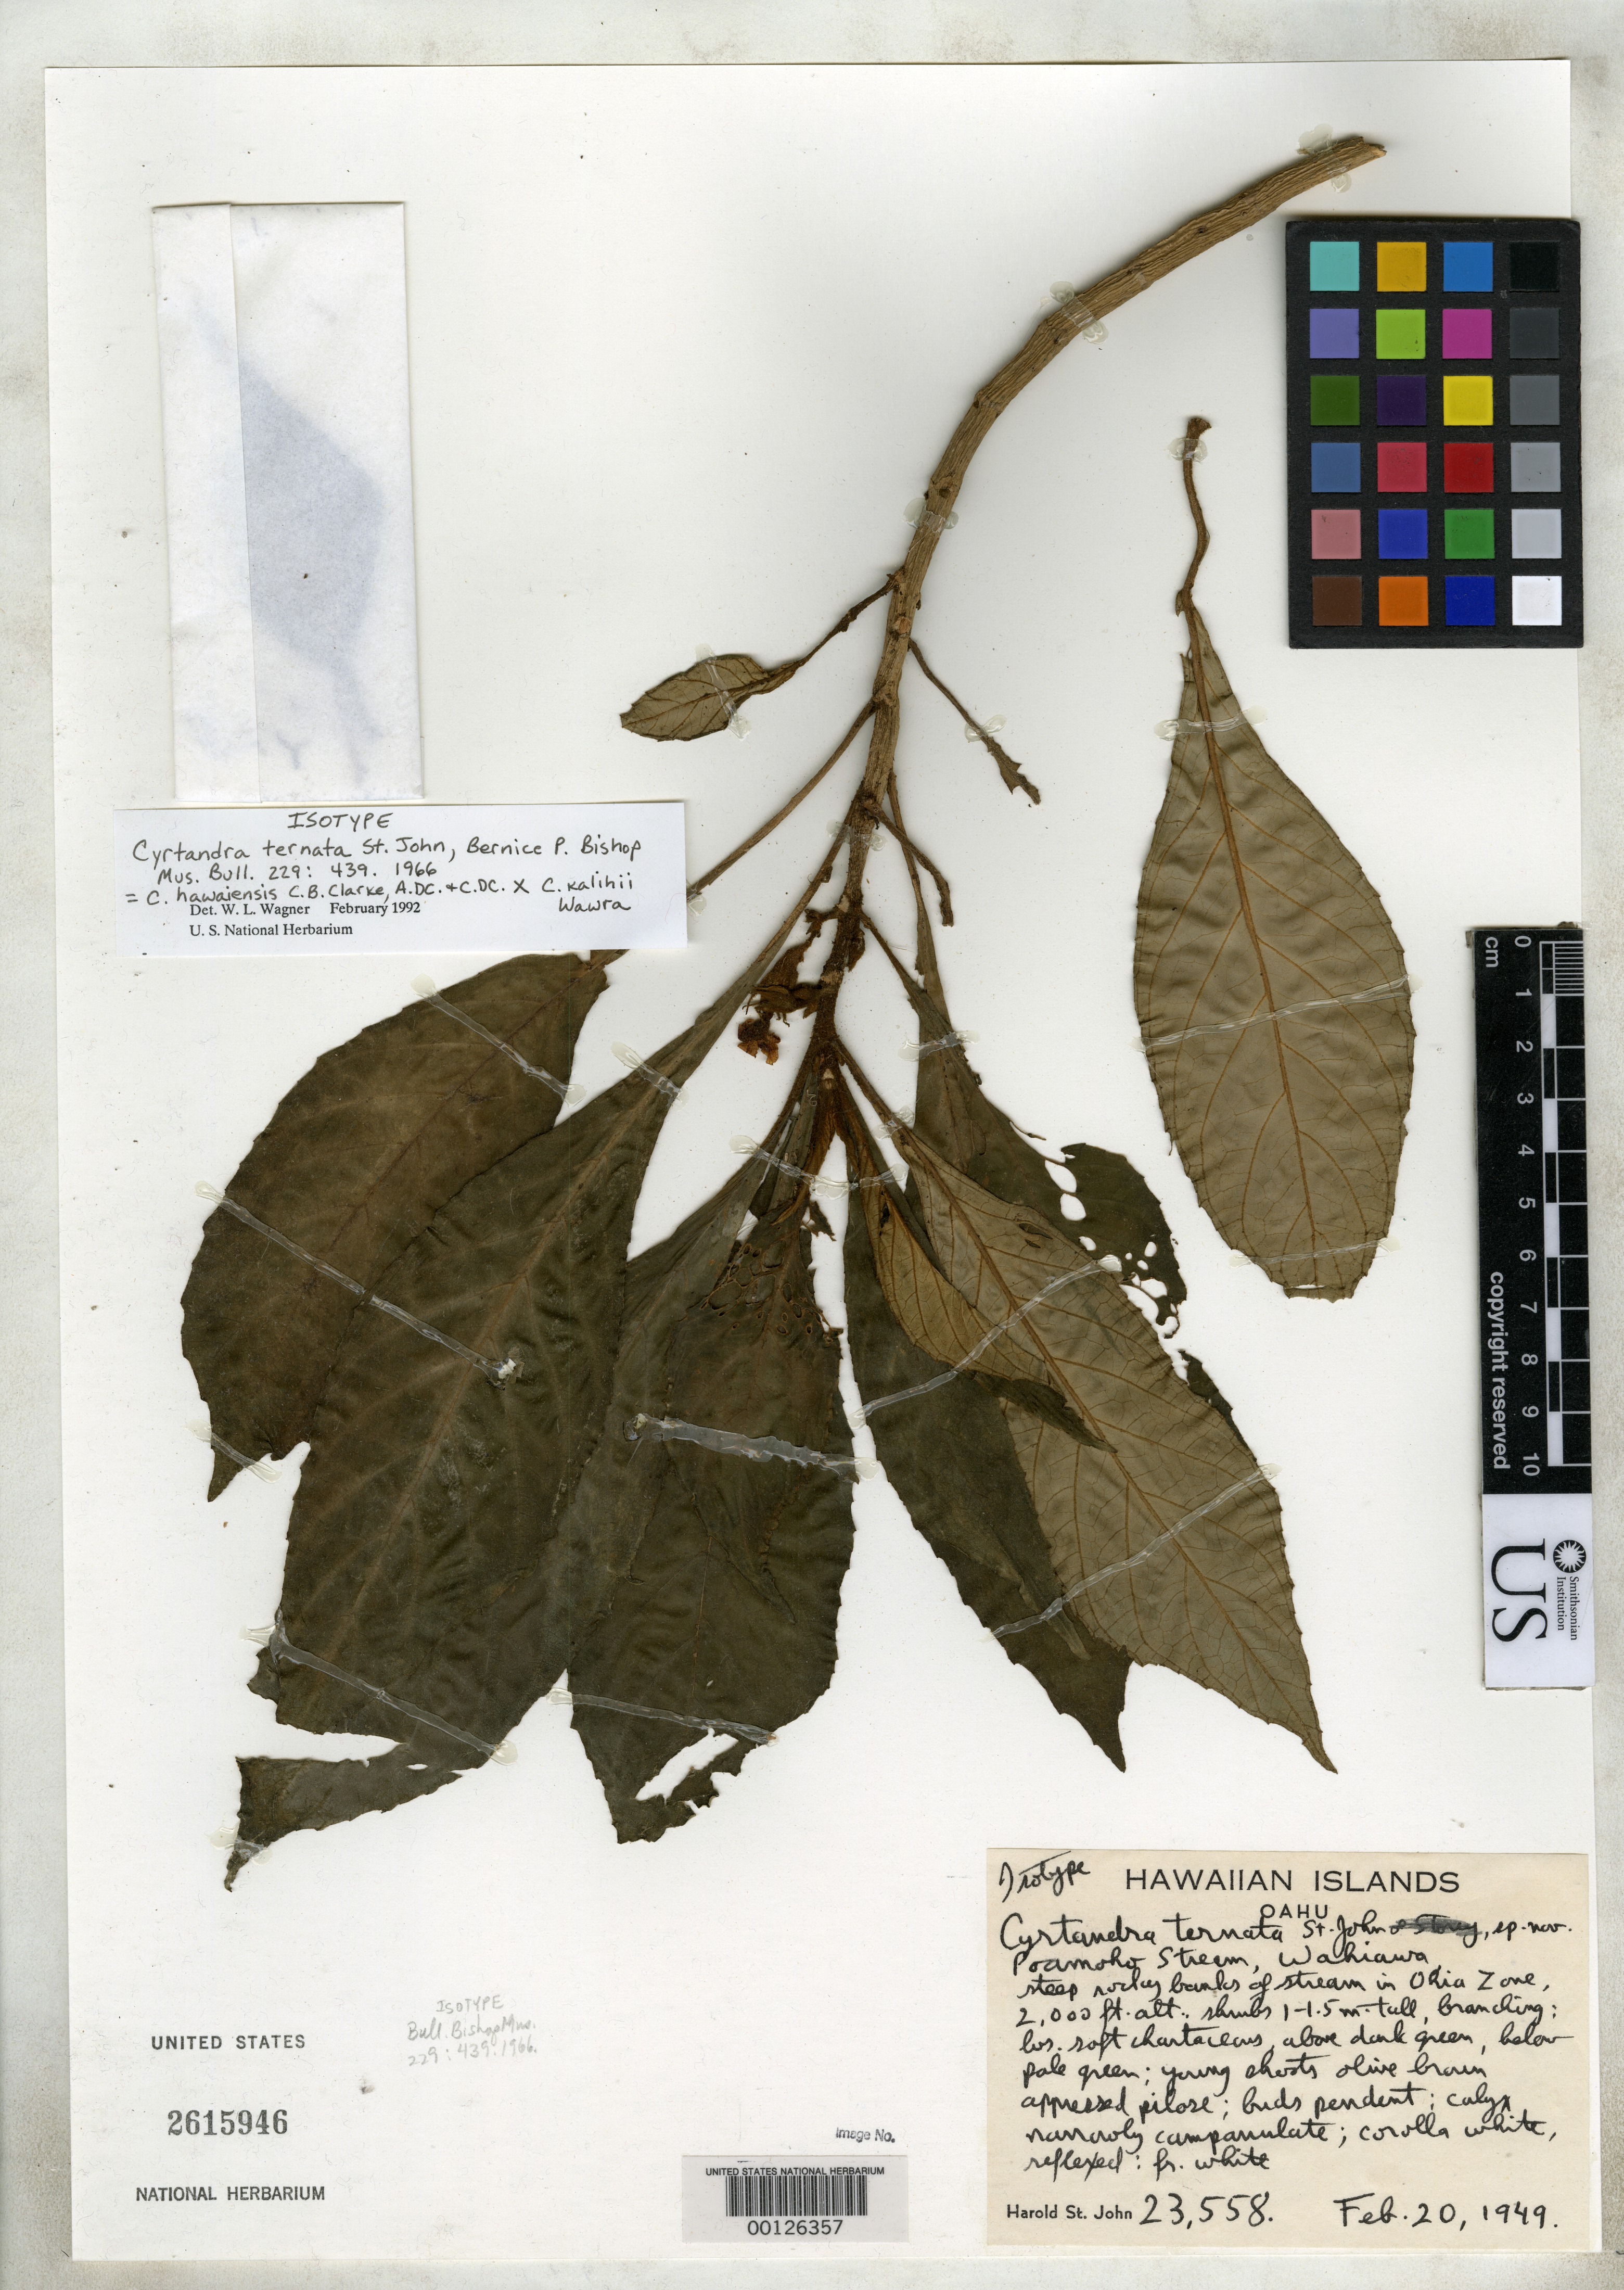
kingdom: Plantae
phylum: Tracheophyta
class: Magnoliopsida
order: Lamiales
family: Gesneriaceae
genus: Cyrtandra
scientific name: Cyrtandra ternata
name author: H. St. John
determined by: Wagner, W. L., (BOT), Smithsonian Institution - National Museum of Natural History (UNITED STATES)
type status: Isotype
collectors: H. St. John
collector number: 23558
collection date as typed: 20 Feb 1949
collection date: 1949-02-20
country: United States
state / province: Hawaii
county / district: Honolulu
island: Oahu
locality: Poamoho Stream, Wahiawa.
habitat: Steep rocky banks of stream in Ohia Zone.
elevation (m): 610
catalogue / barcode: US 2615946